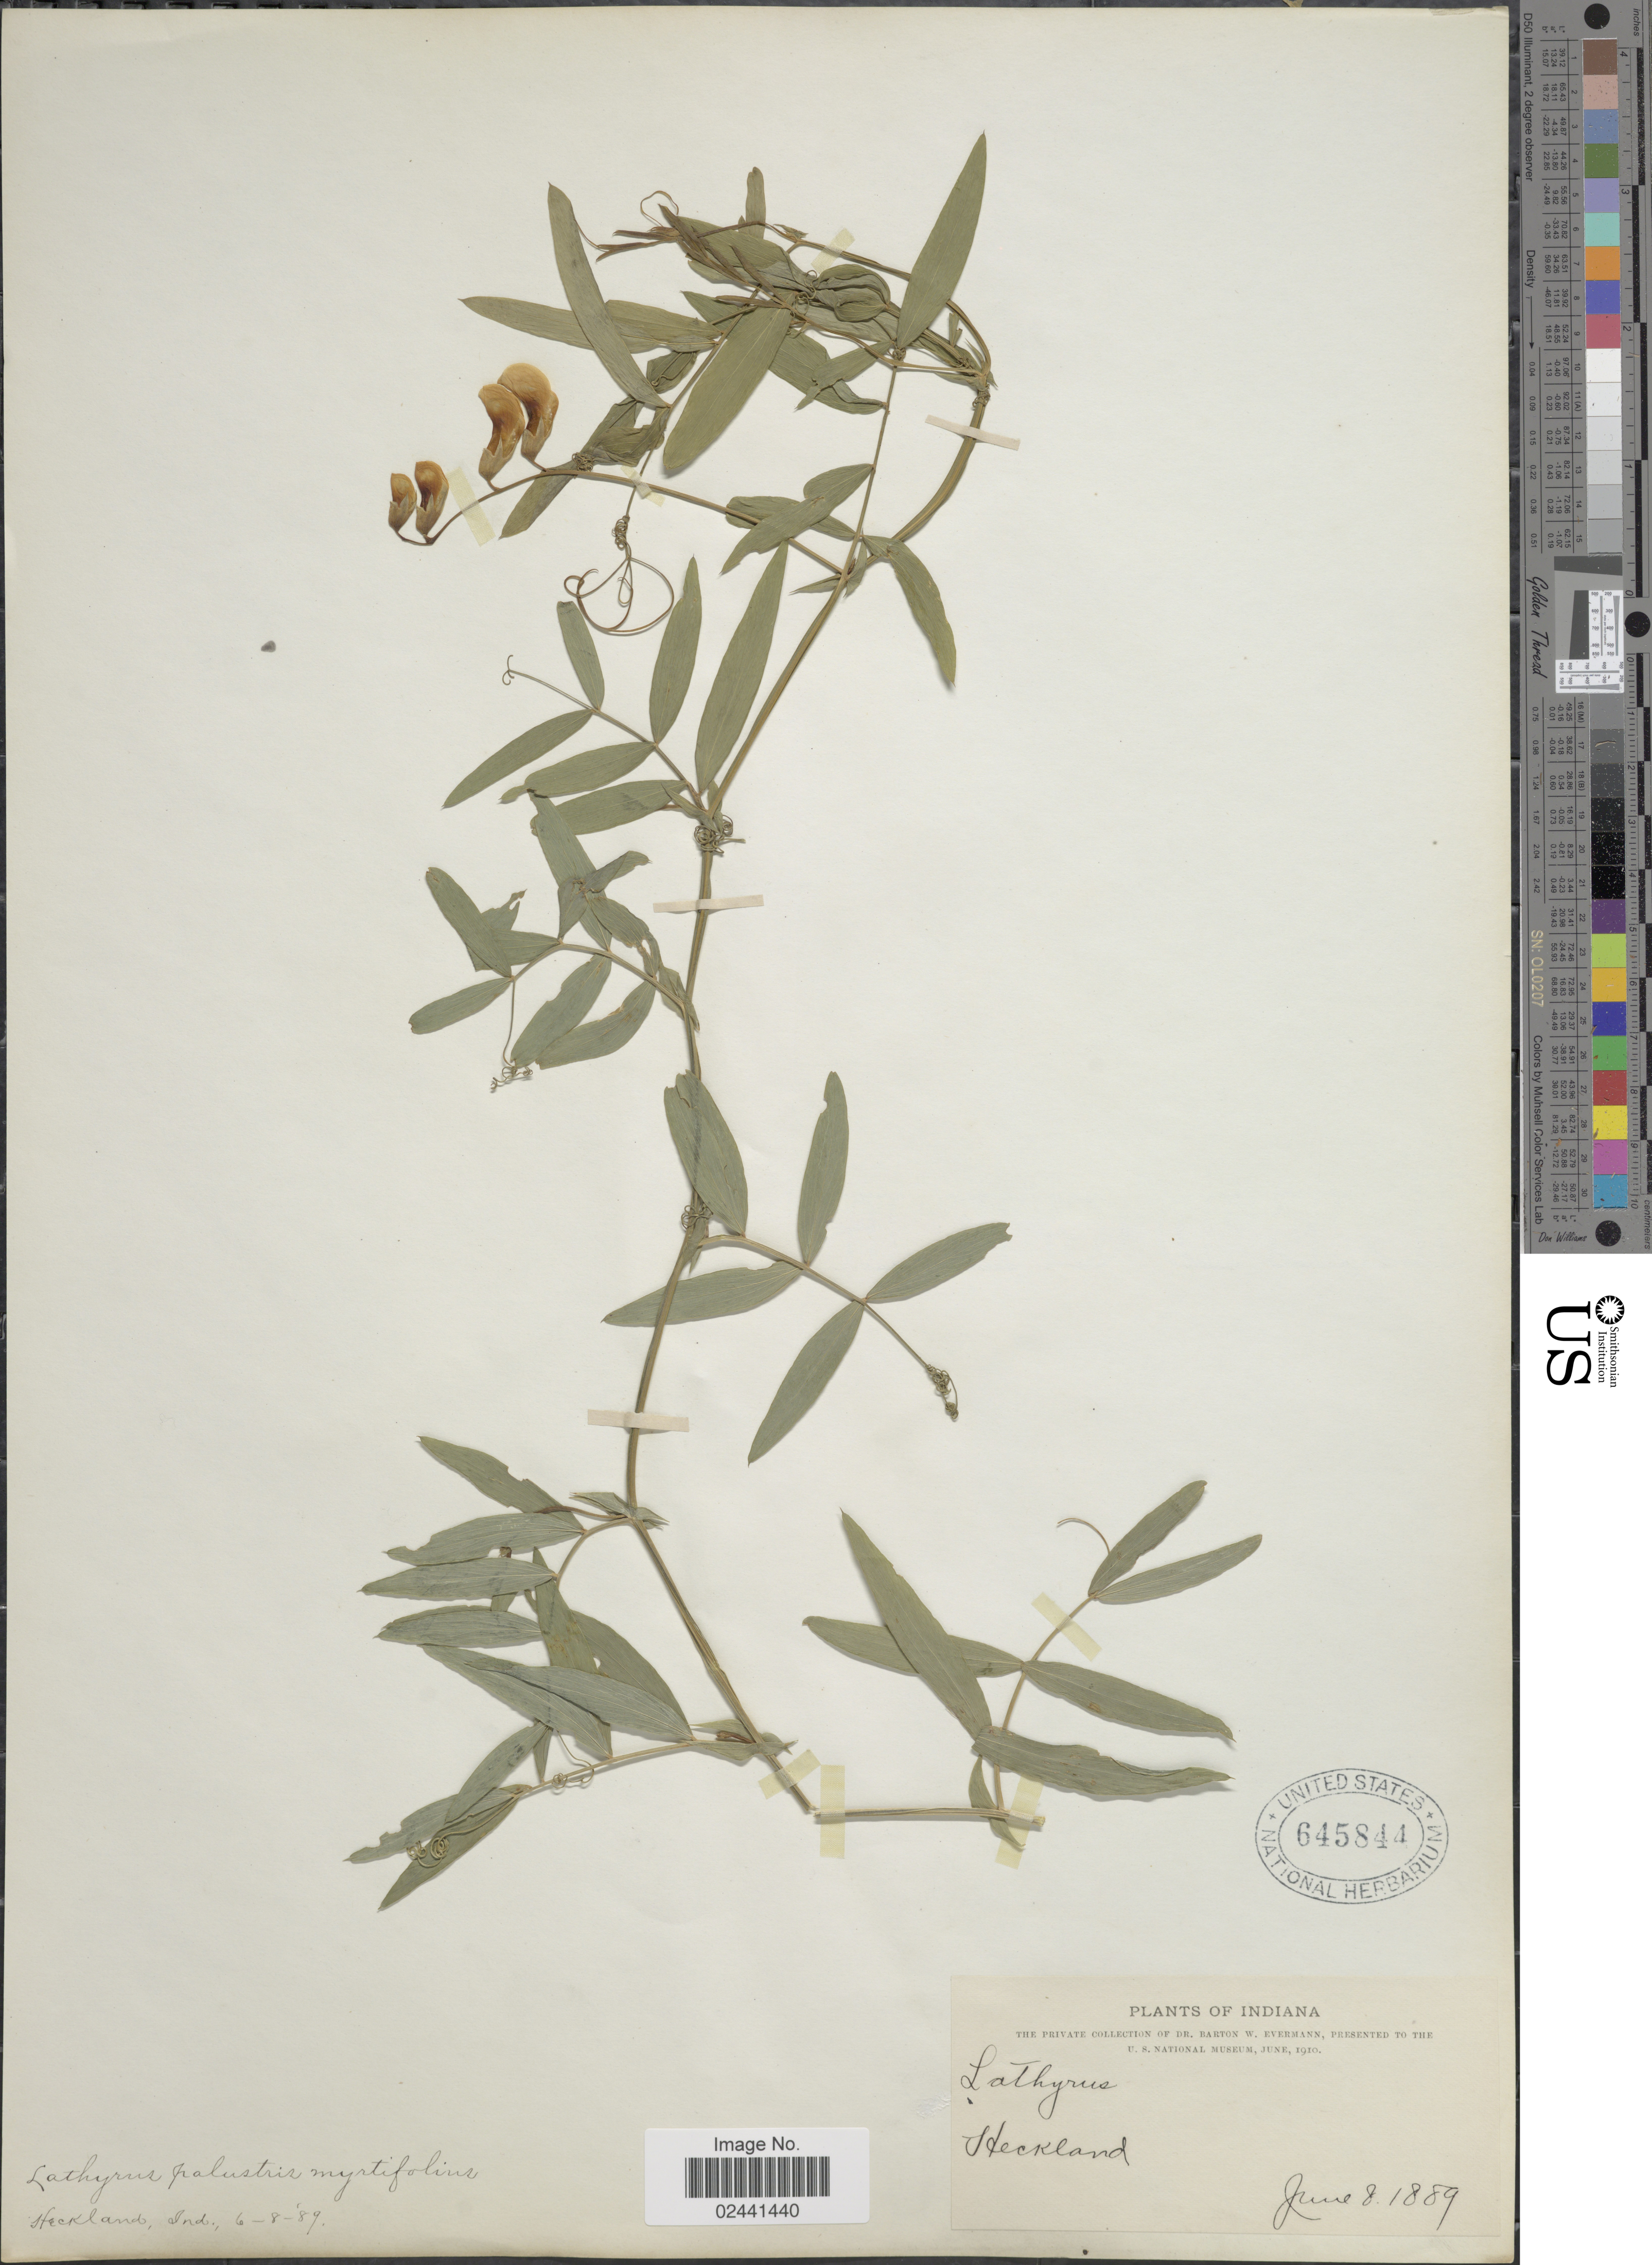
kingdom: Plantae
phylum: Tracheophyta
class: Magnoliopsida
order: Fabales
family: Fabaceae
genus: Lathyrus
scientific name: Lathyrus palustris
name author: L.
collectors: B. W. Evermann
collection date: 1889-06-08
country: United States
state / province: Indiana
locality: Heckland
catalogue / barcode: US 645844